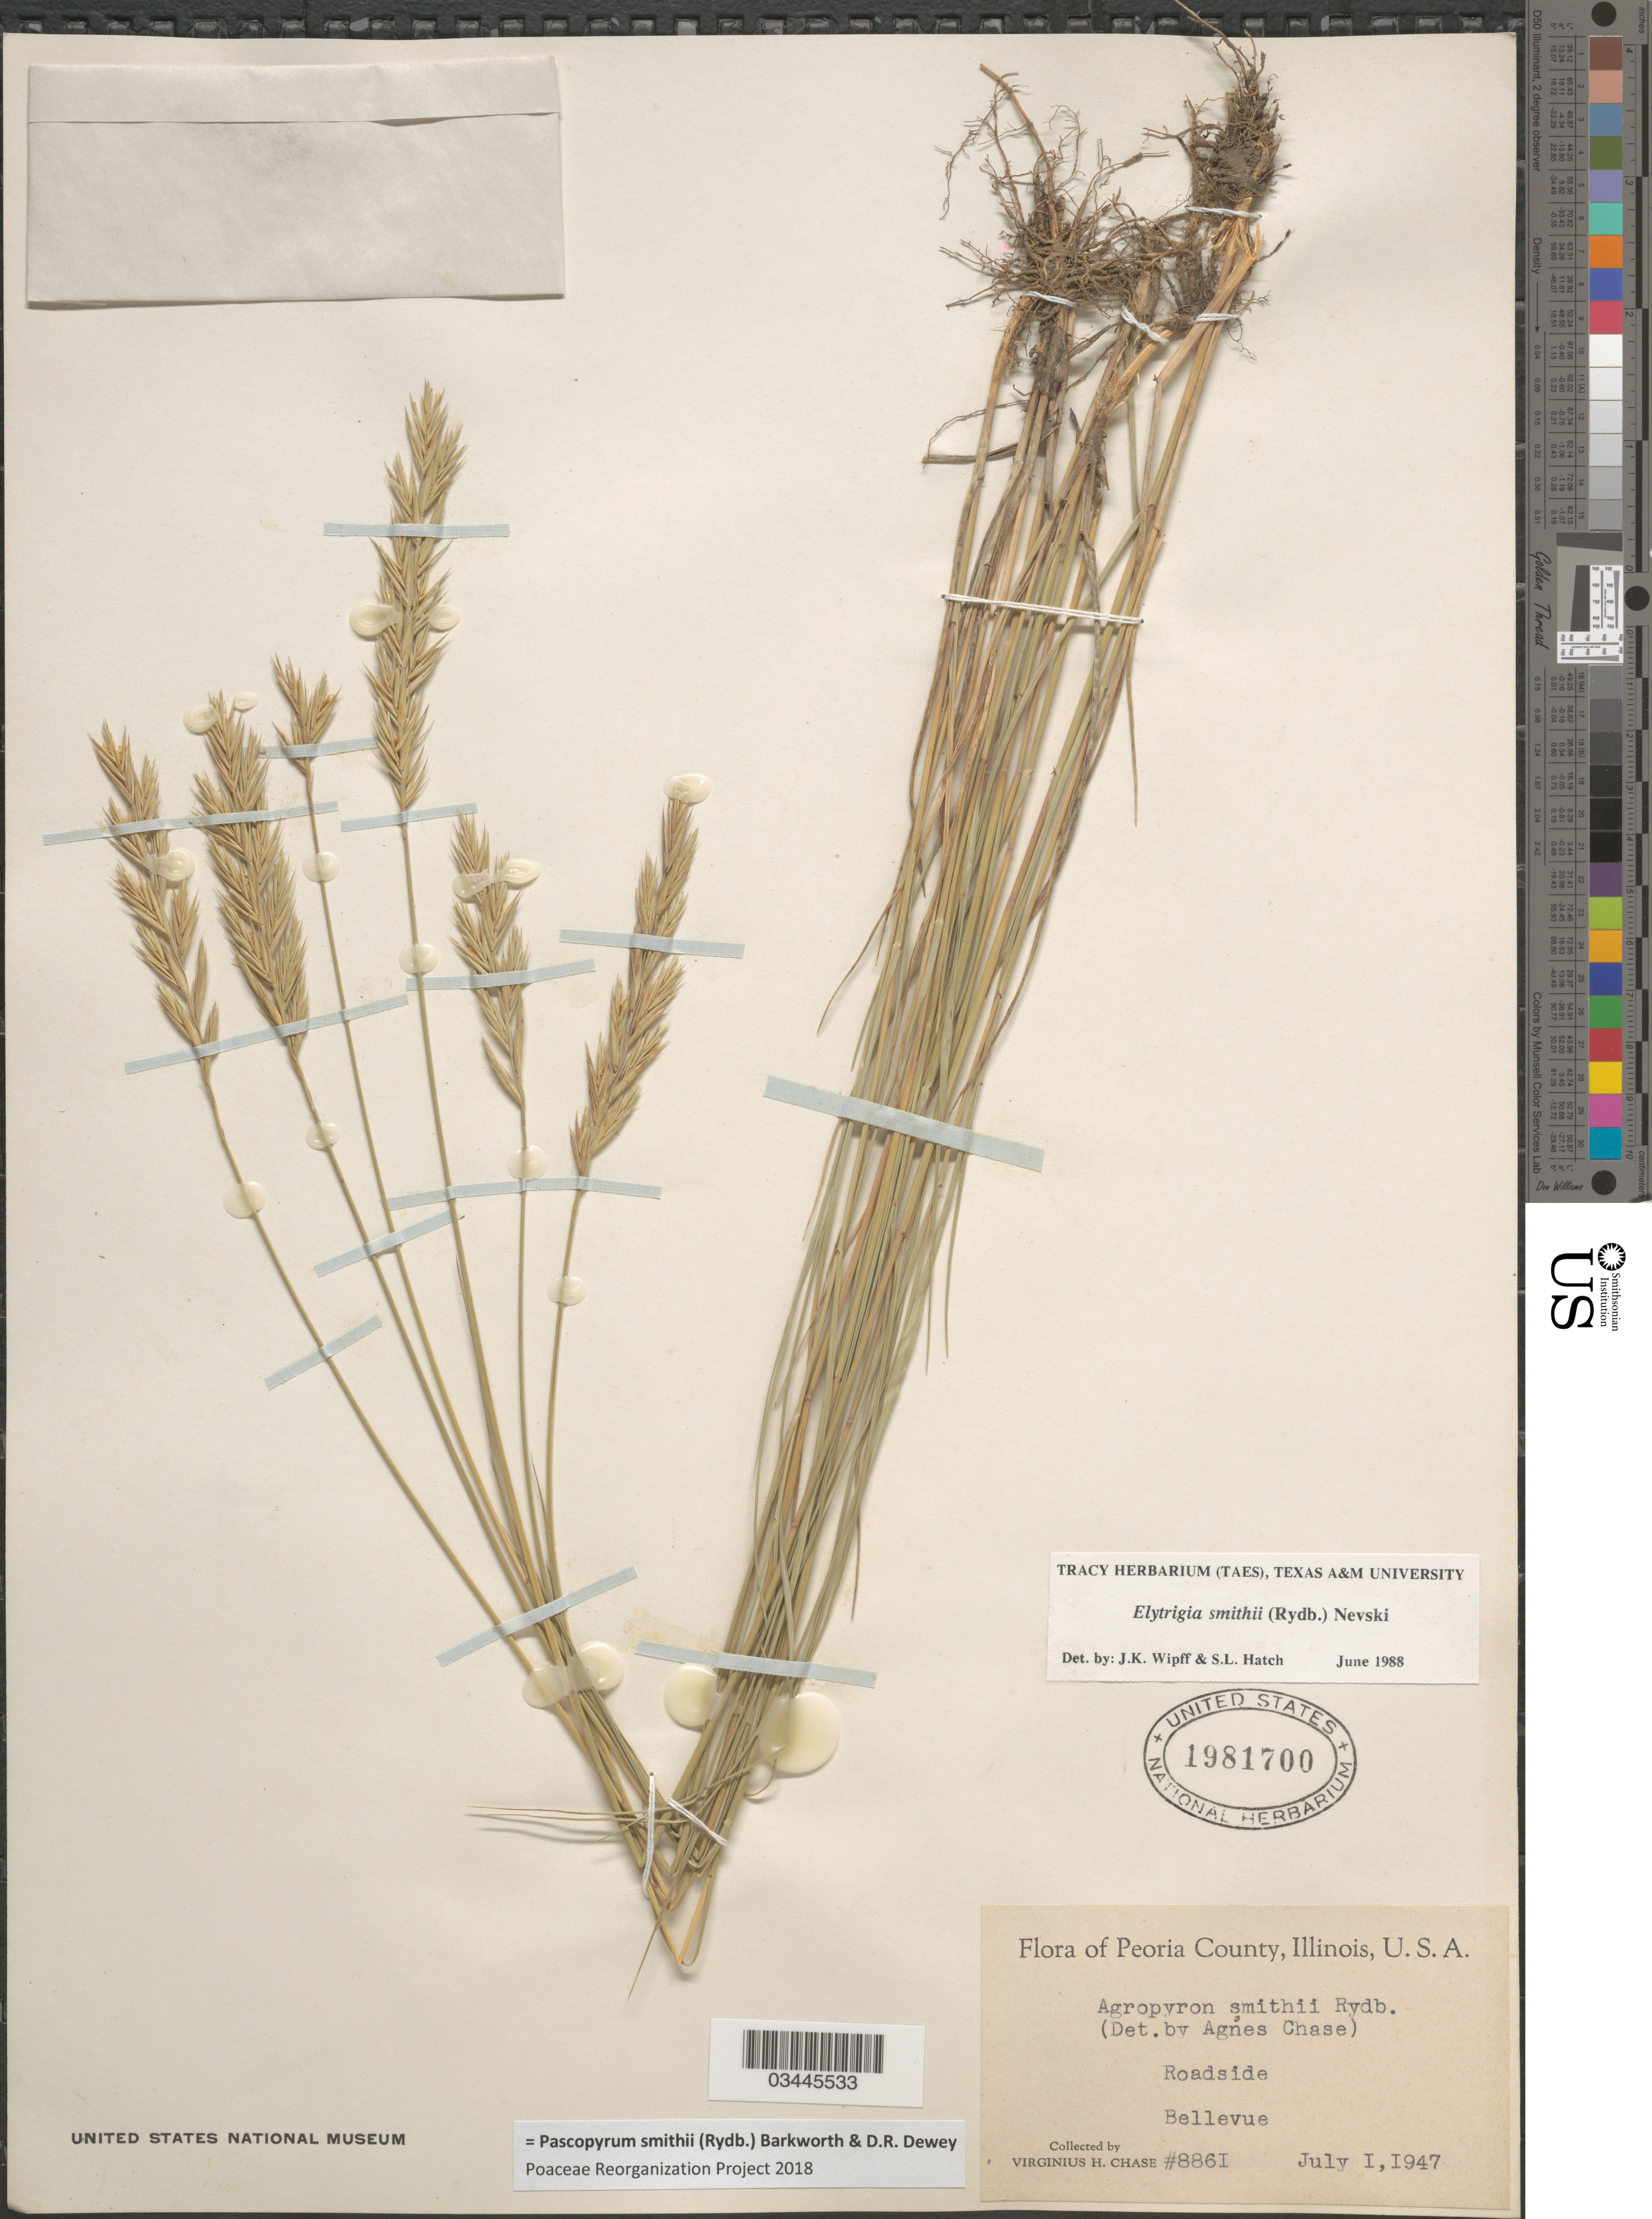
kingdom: Plantae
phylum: Tracheophyta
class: Liliopsida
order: Poales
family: Poaceae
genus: Pascopyrum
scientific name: Pascopyrum smithii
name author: (Rydb.) Barkworth & Dewey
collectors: V. H. Chase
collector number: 8861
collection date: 1947-07-01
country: United States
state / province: Illinois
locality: Peoria County. Roadside, Bellevue.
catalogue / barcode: US 1981700